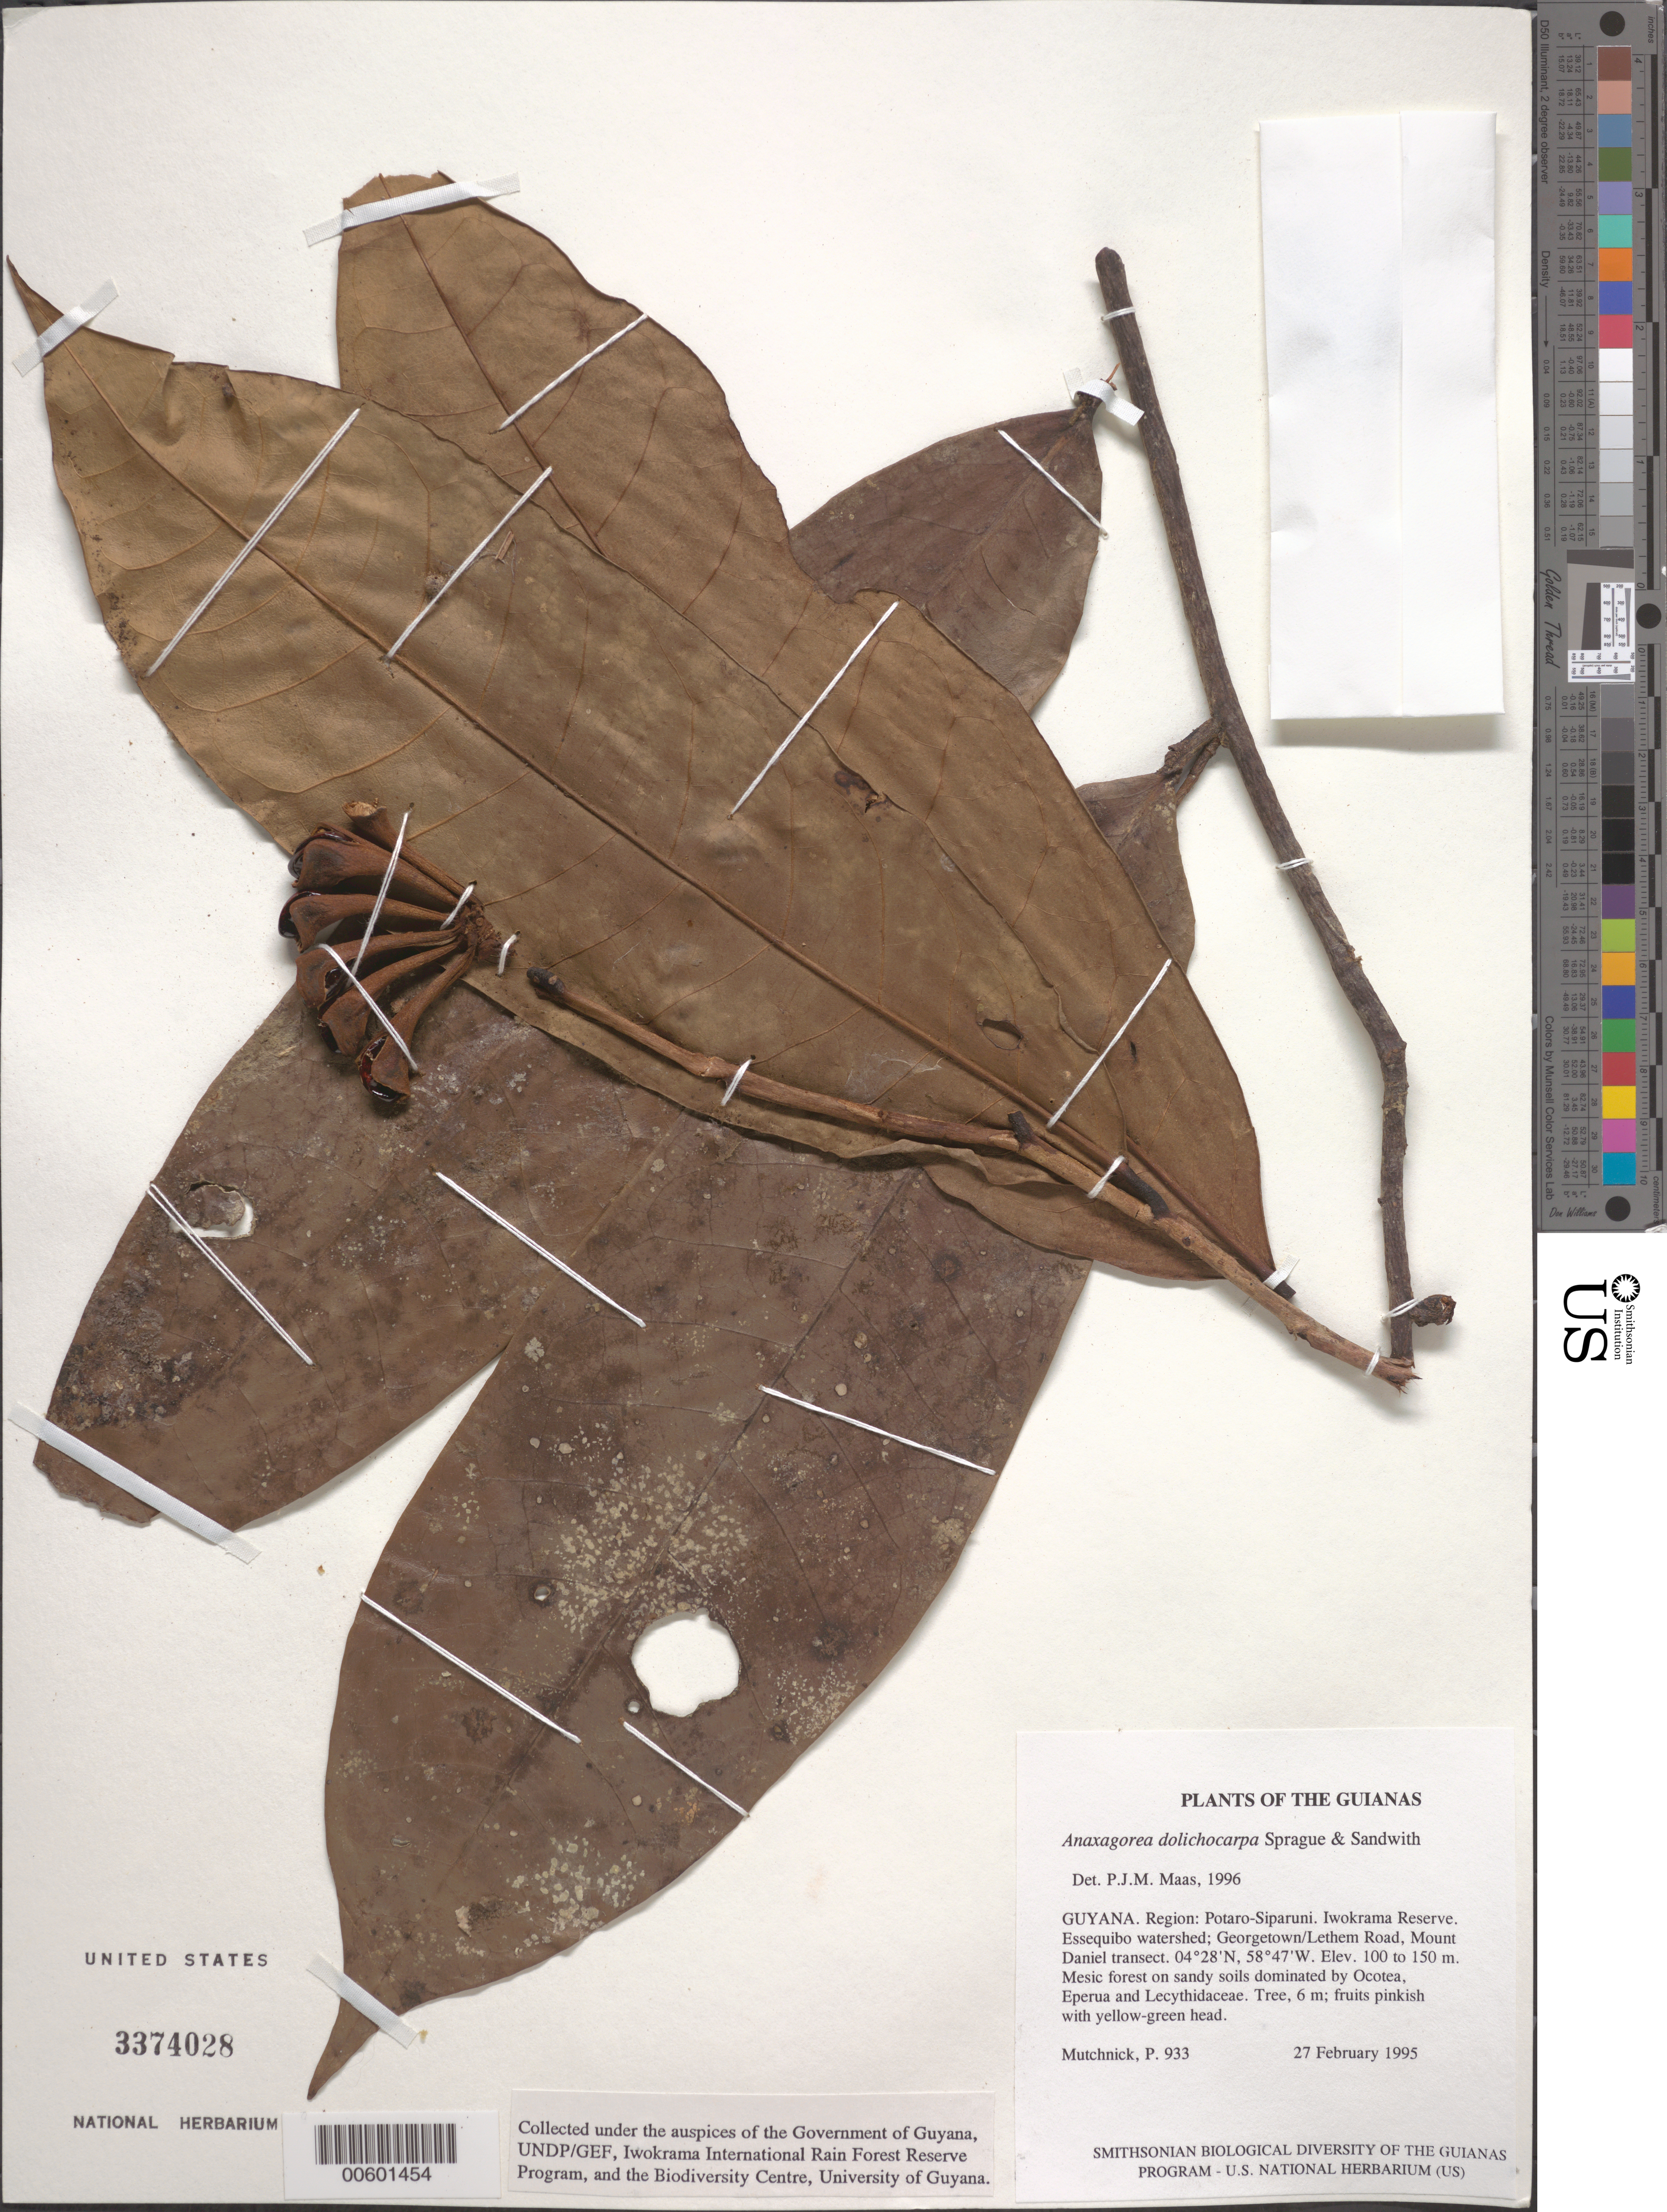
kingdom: Plantae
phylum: Tracheophyta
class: Magnoliopsida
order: Magnoliales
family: Annonaceae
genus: Anaxagorea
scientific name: Anaxagorea dolichocarpa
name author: Sprague & Sandwith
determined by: Maas, Paul J. M.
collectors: P. Mutchnick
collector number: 933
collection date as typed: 27 February 1995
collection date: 1995-02-27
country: Guyana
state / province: Potaro-Siparuni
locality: Iwokrama Reserve. Essequibo watershed; Georgetown/Lethem Road, Mount Daniel transect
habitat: Mesic forest on sandy soils dominated by Ocotea, Eperua and Lecythidaceae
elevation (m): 100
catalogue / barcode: US 3374028